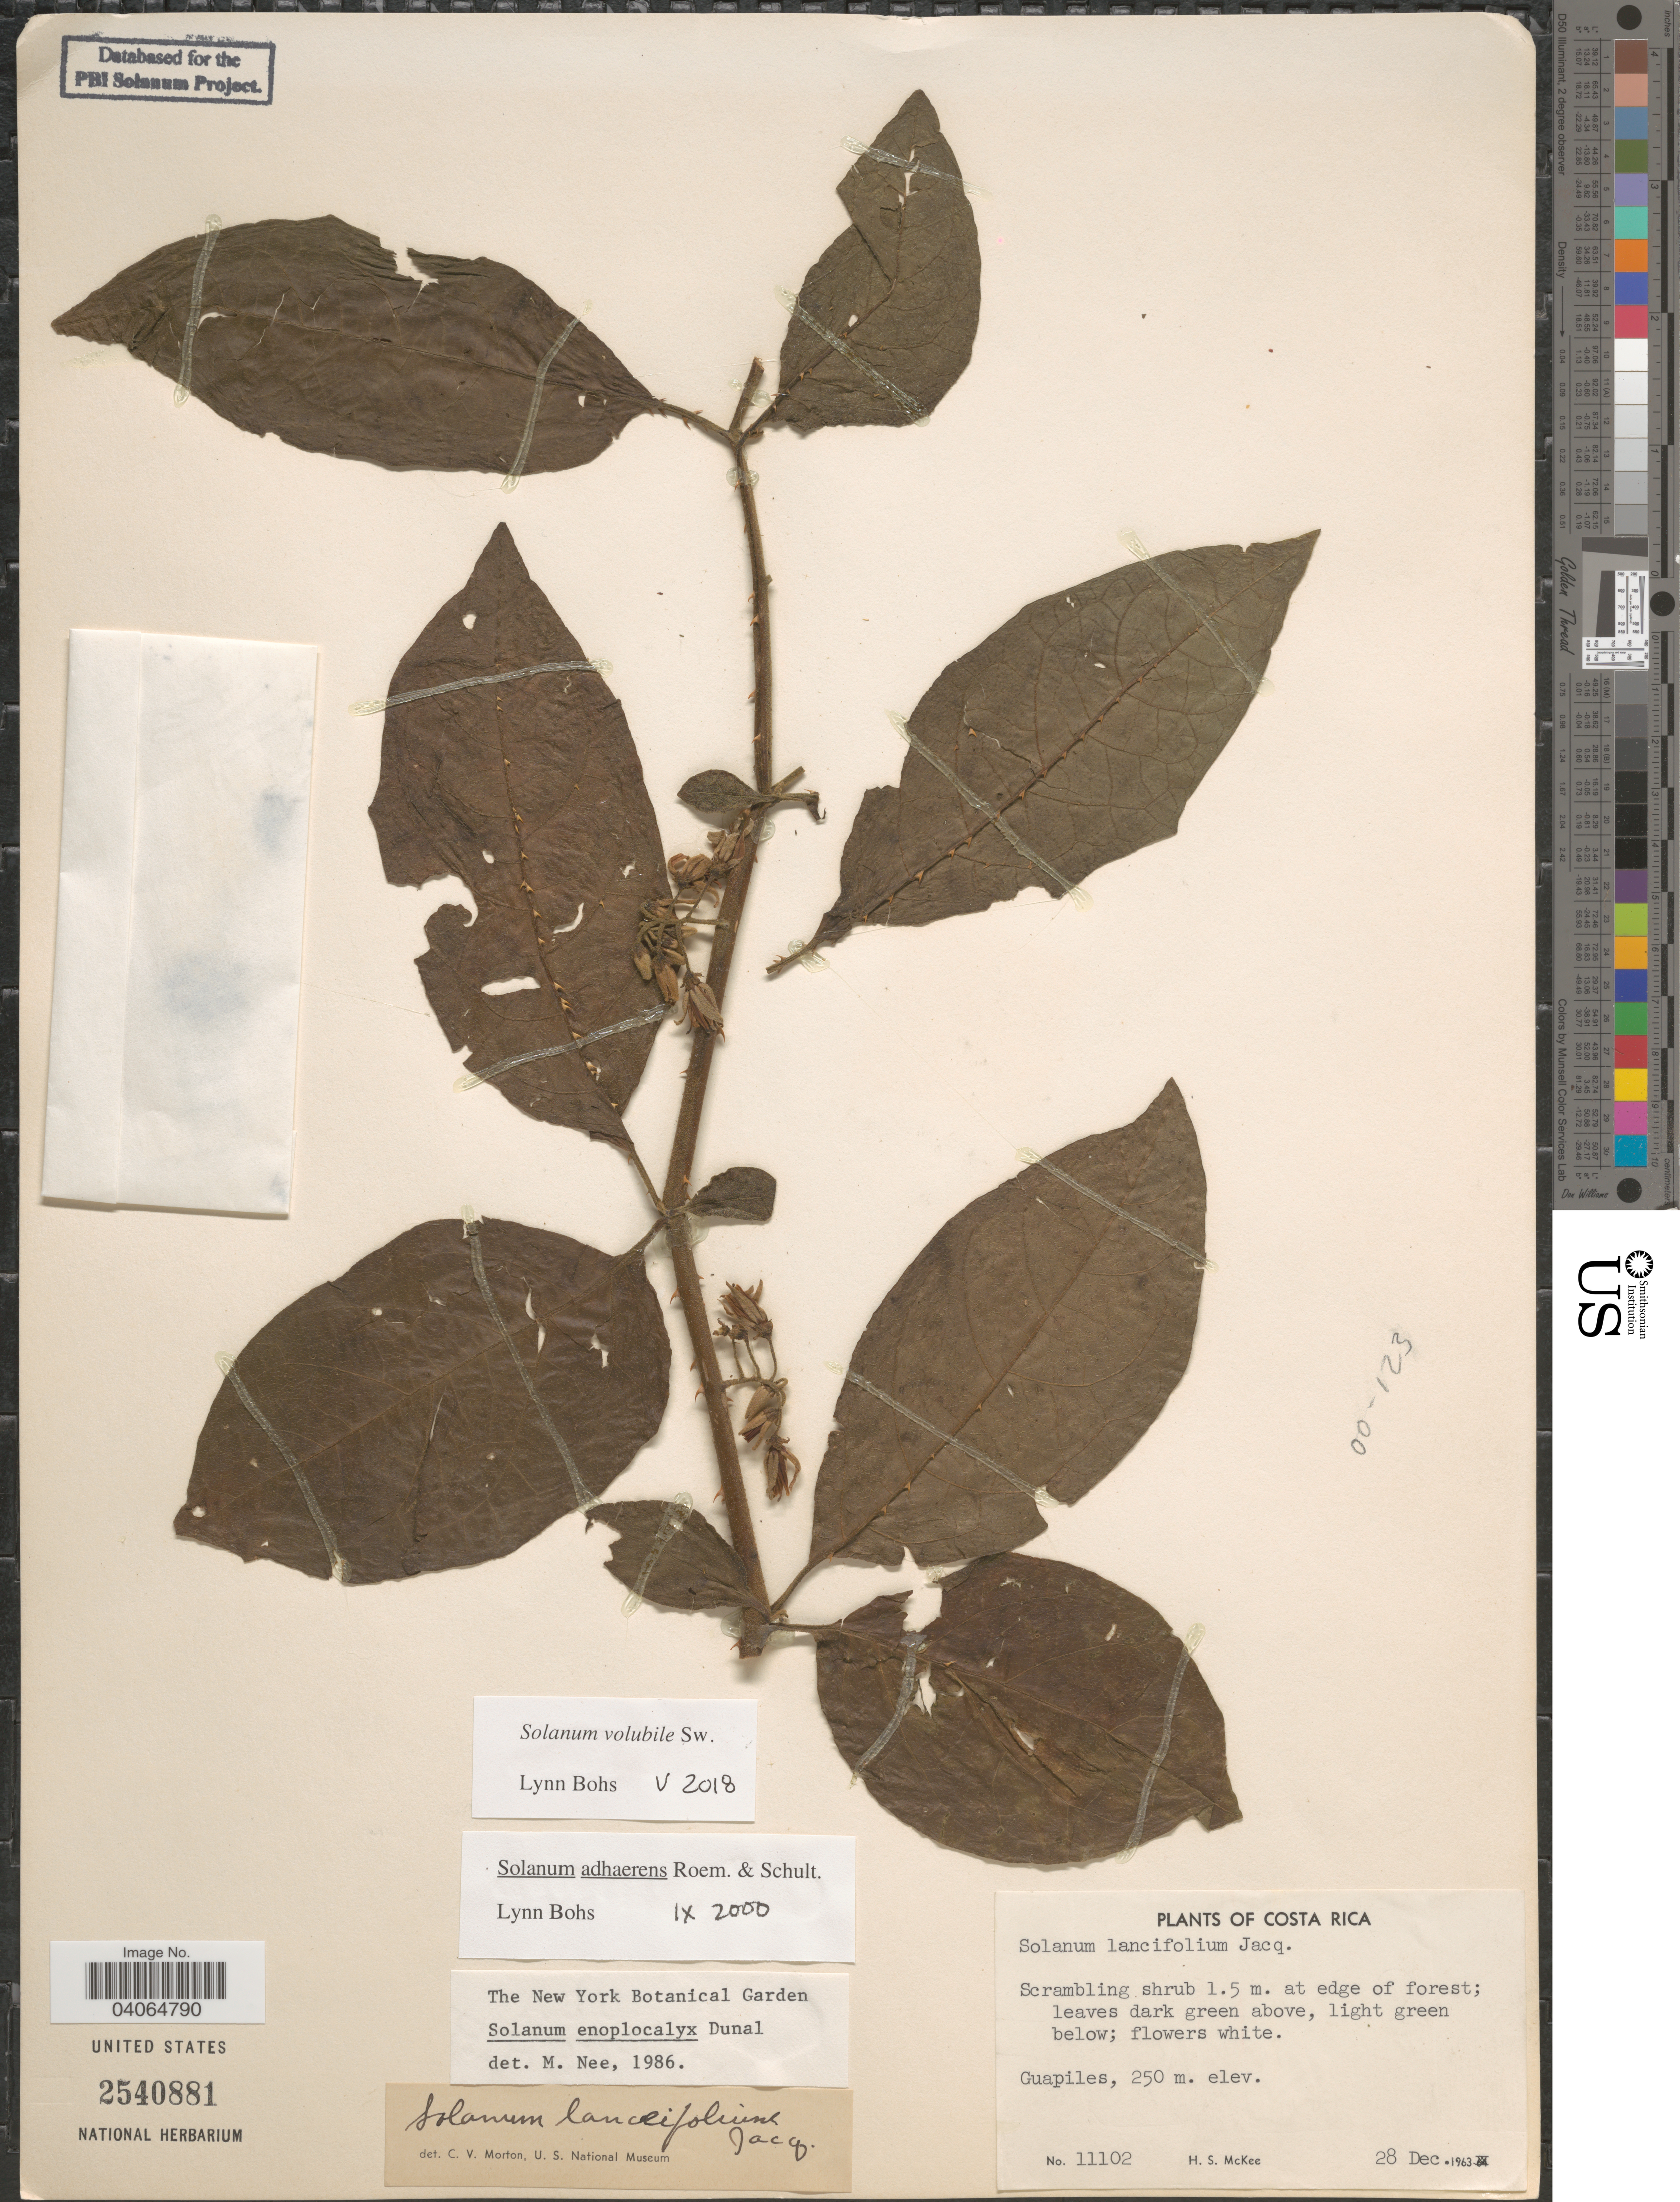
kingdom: Plantae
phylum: Tracheophyta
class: Magnoliopsida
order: Solanales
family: Solanaceae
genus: Solanum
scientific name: Solanum volubile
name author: Sw.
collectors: H. S. McKee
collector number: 11102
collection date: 1963-12-28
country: Costa Rica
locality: Guapiles.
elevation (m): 250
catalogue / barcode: US 2540881